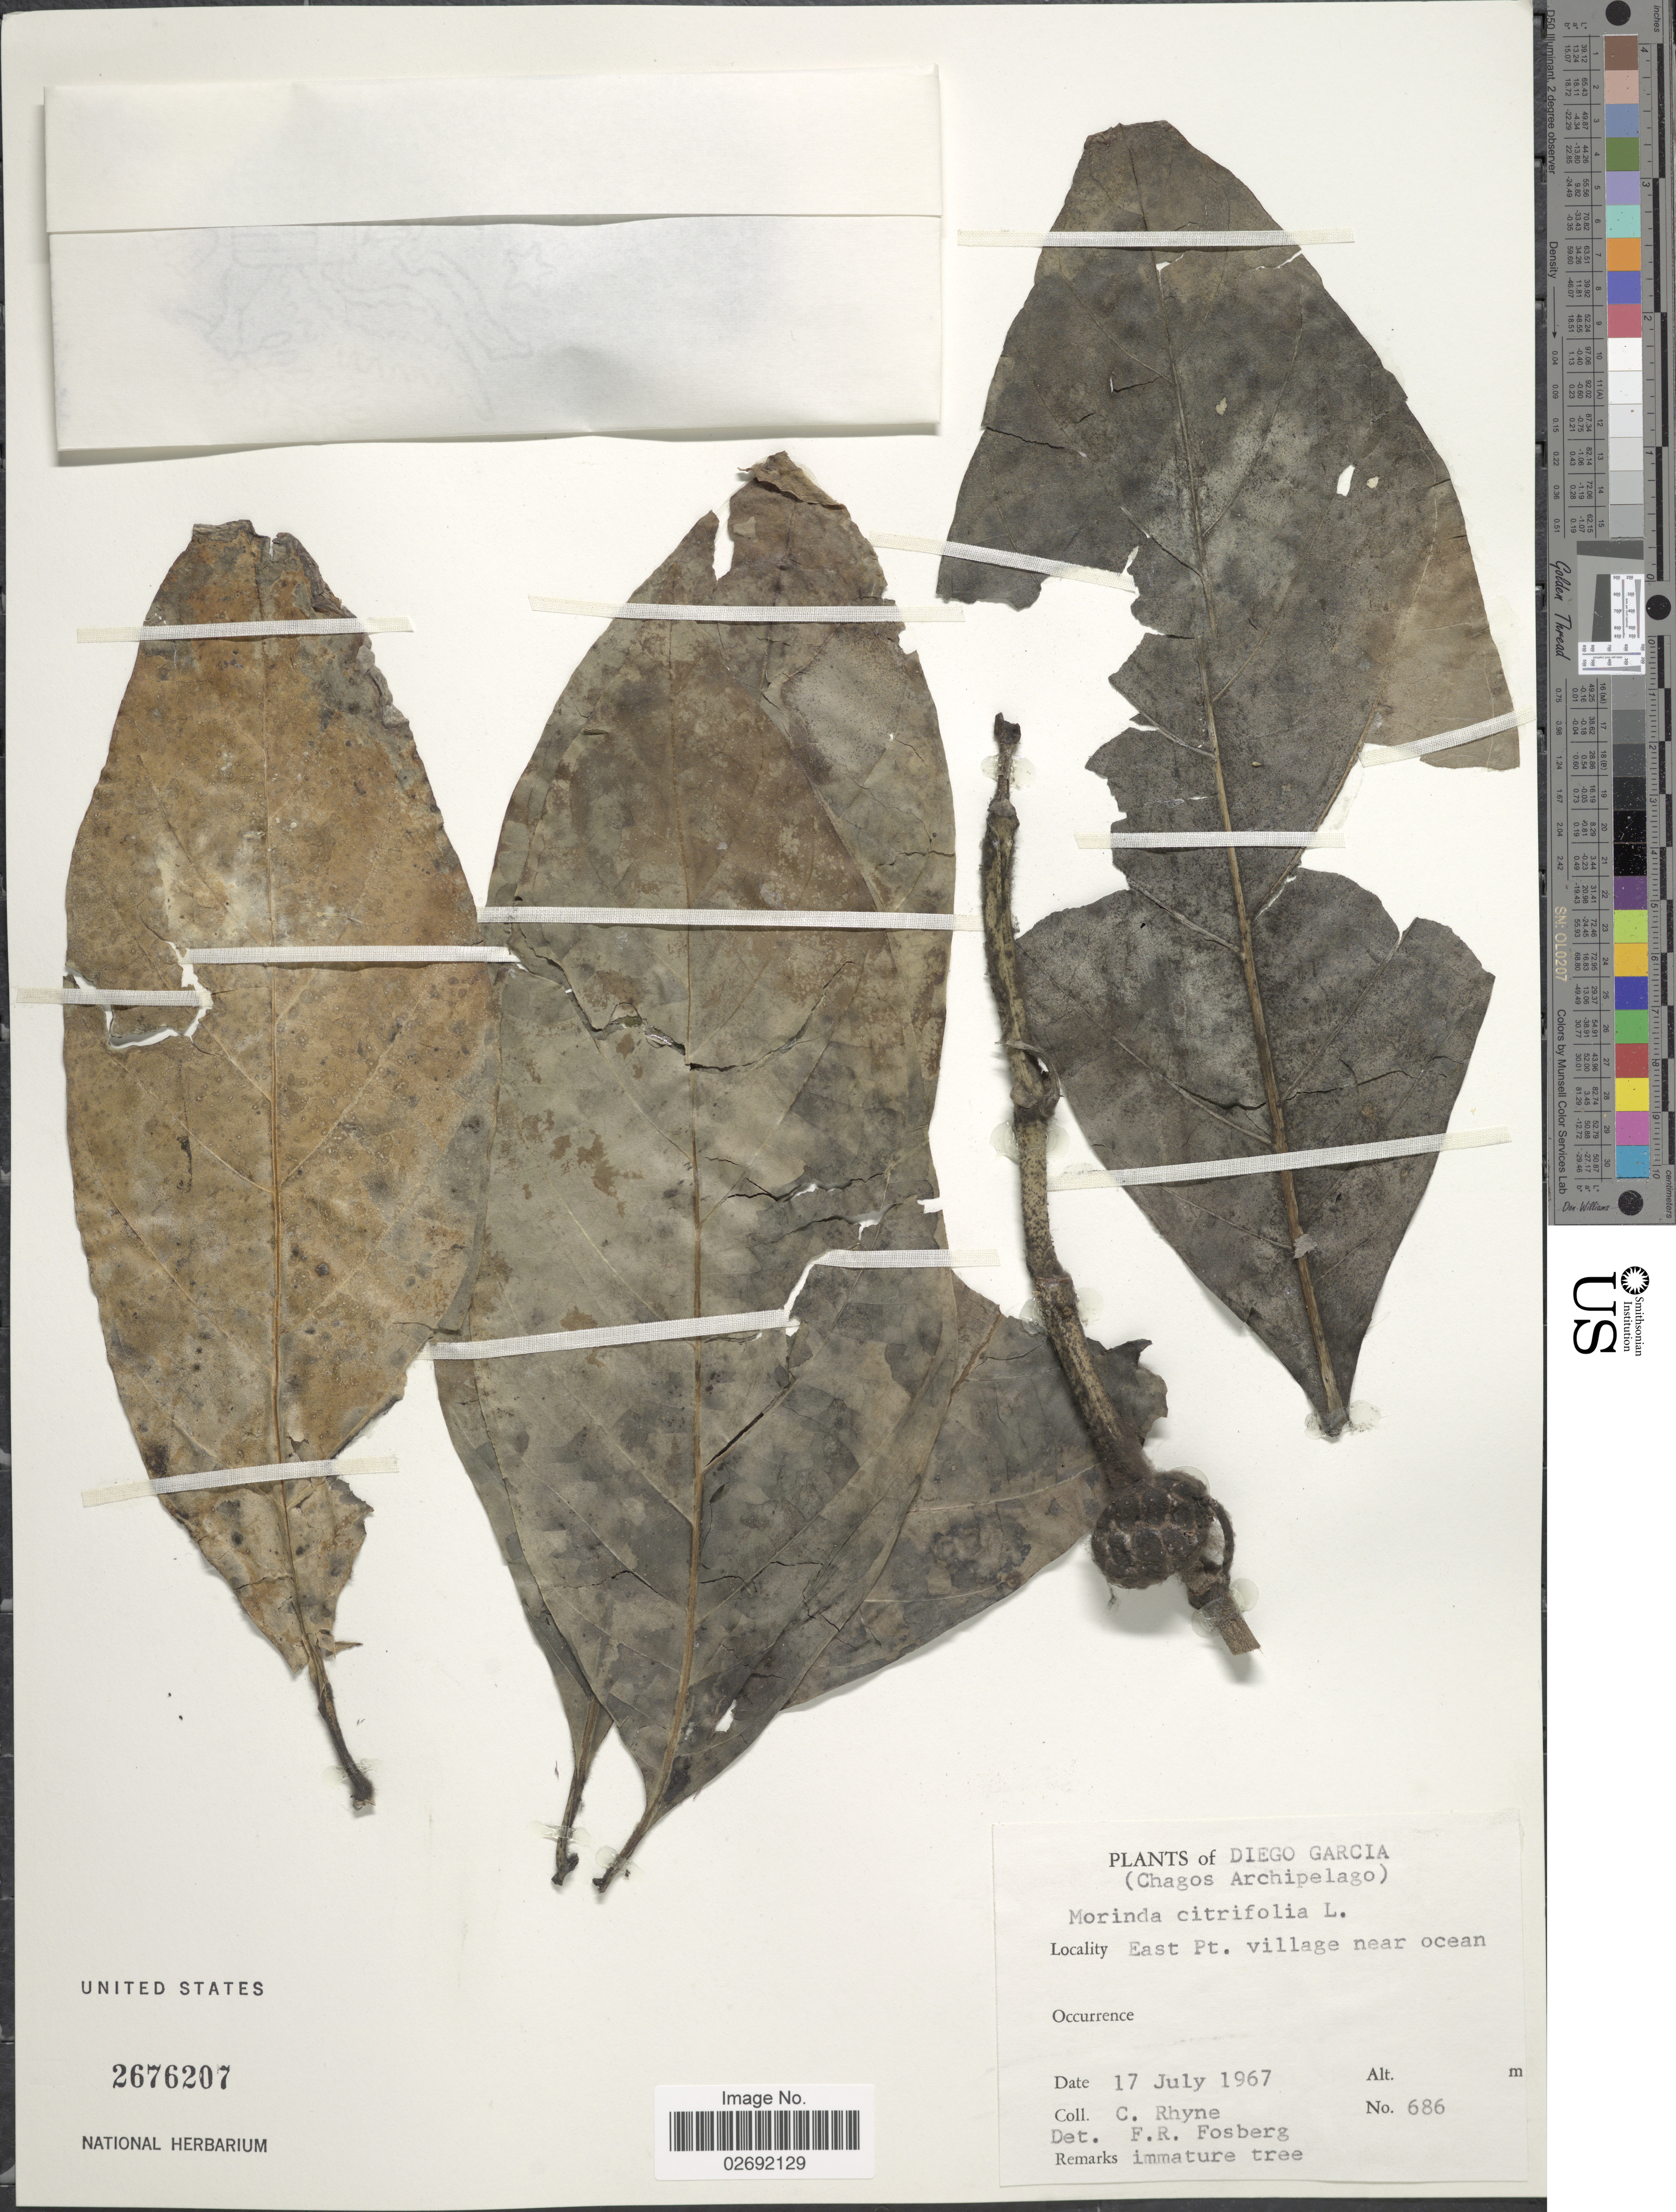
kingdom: Plantae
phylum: Tracheophyta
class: Magnoliopsida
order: Gentianales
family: Rubiaceae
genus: Morinda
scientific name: Morinda citrifolia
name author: L.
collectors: C. Rhyne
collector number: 686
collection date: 1967-07-17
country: British Indian Ocean Territory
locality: Diego Garcia (CHagos Archipelago) East Pt village near ocean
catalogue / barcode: US 2676207